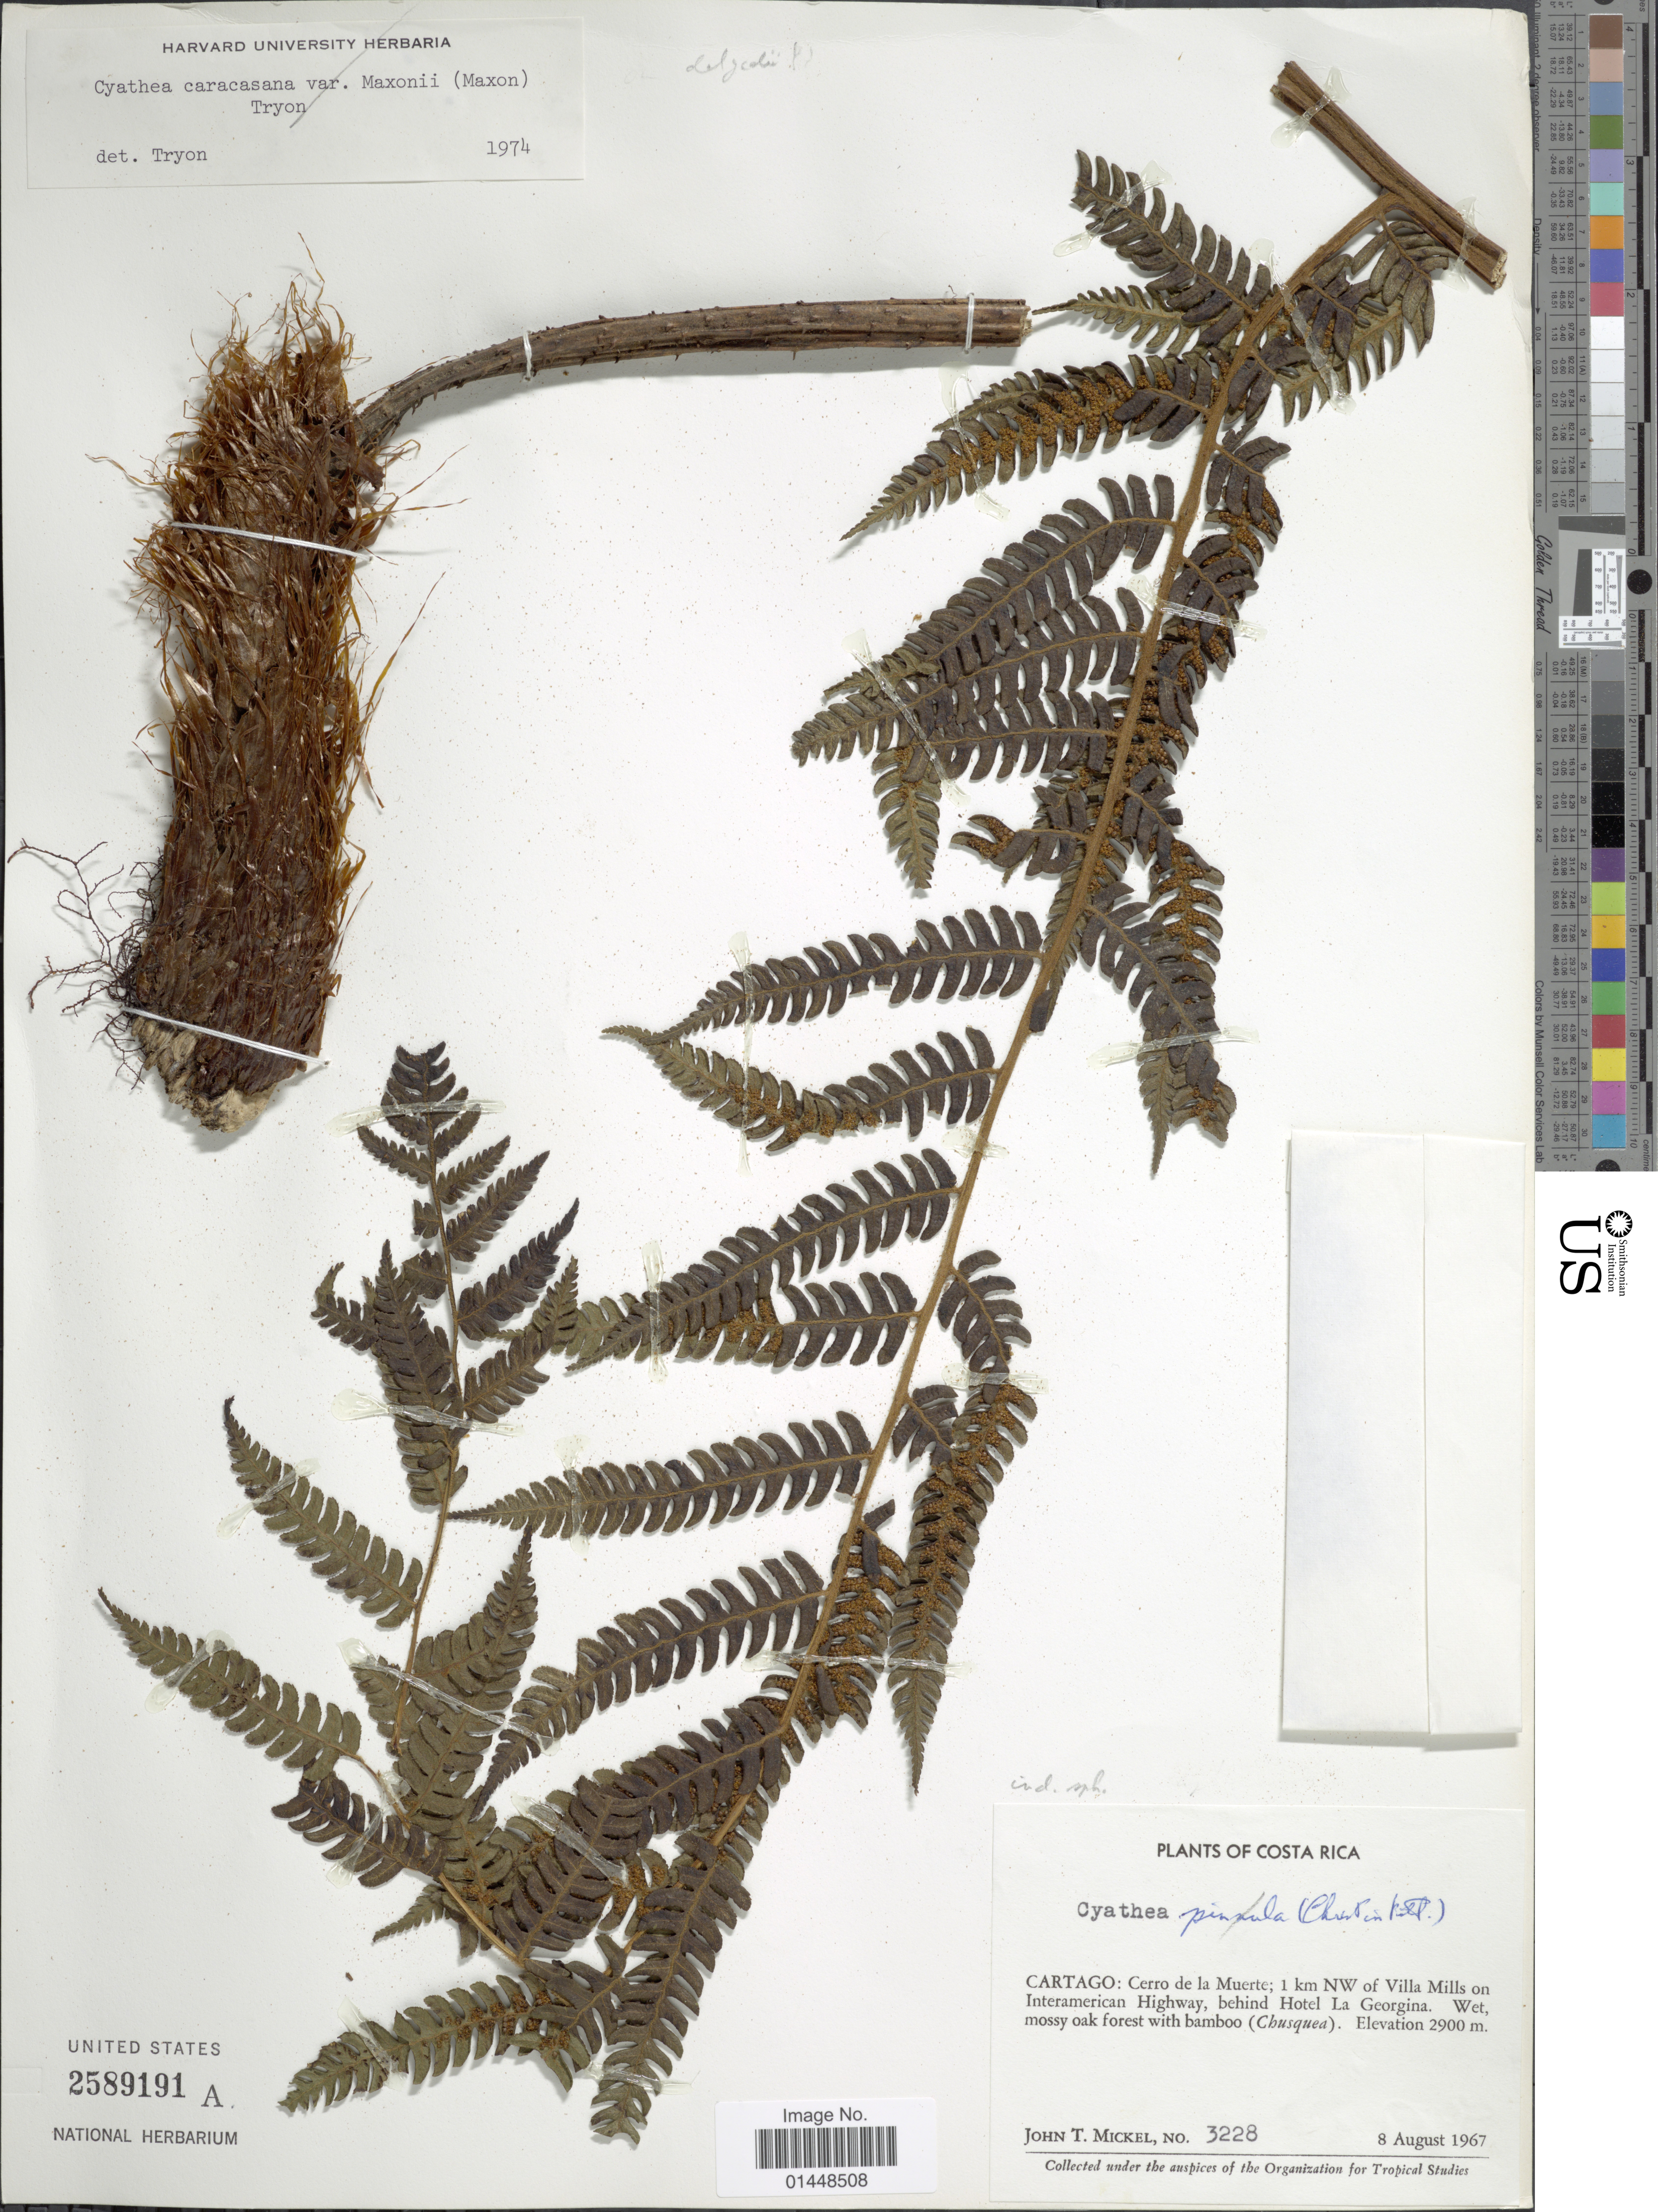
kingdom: Plantae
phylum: Tracheophyta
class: Polypodiopsida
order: Cyatheales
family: Cyatheaceae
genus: Cyathea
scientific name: Cyathea delgadii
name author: Pohl ex Sternb.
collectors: J. T. Mickel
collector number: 3228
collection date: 1967-08-08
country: Costa Rica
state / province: Cartago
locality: Cartago: Cerro de la Muerte; 1 km NW of Villa Mills on Interamerican Highway, behind Hotel La Georgina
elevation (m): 2900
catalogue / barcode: US 2589191A